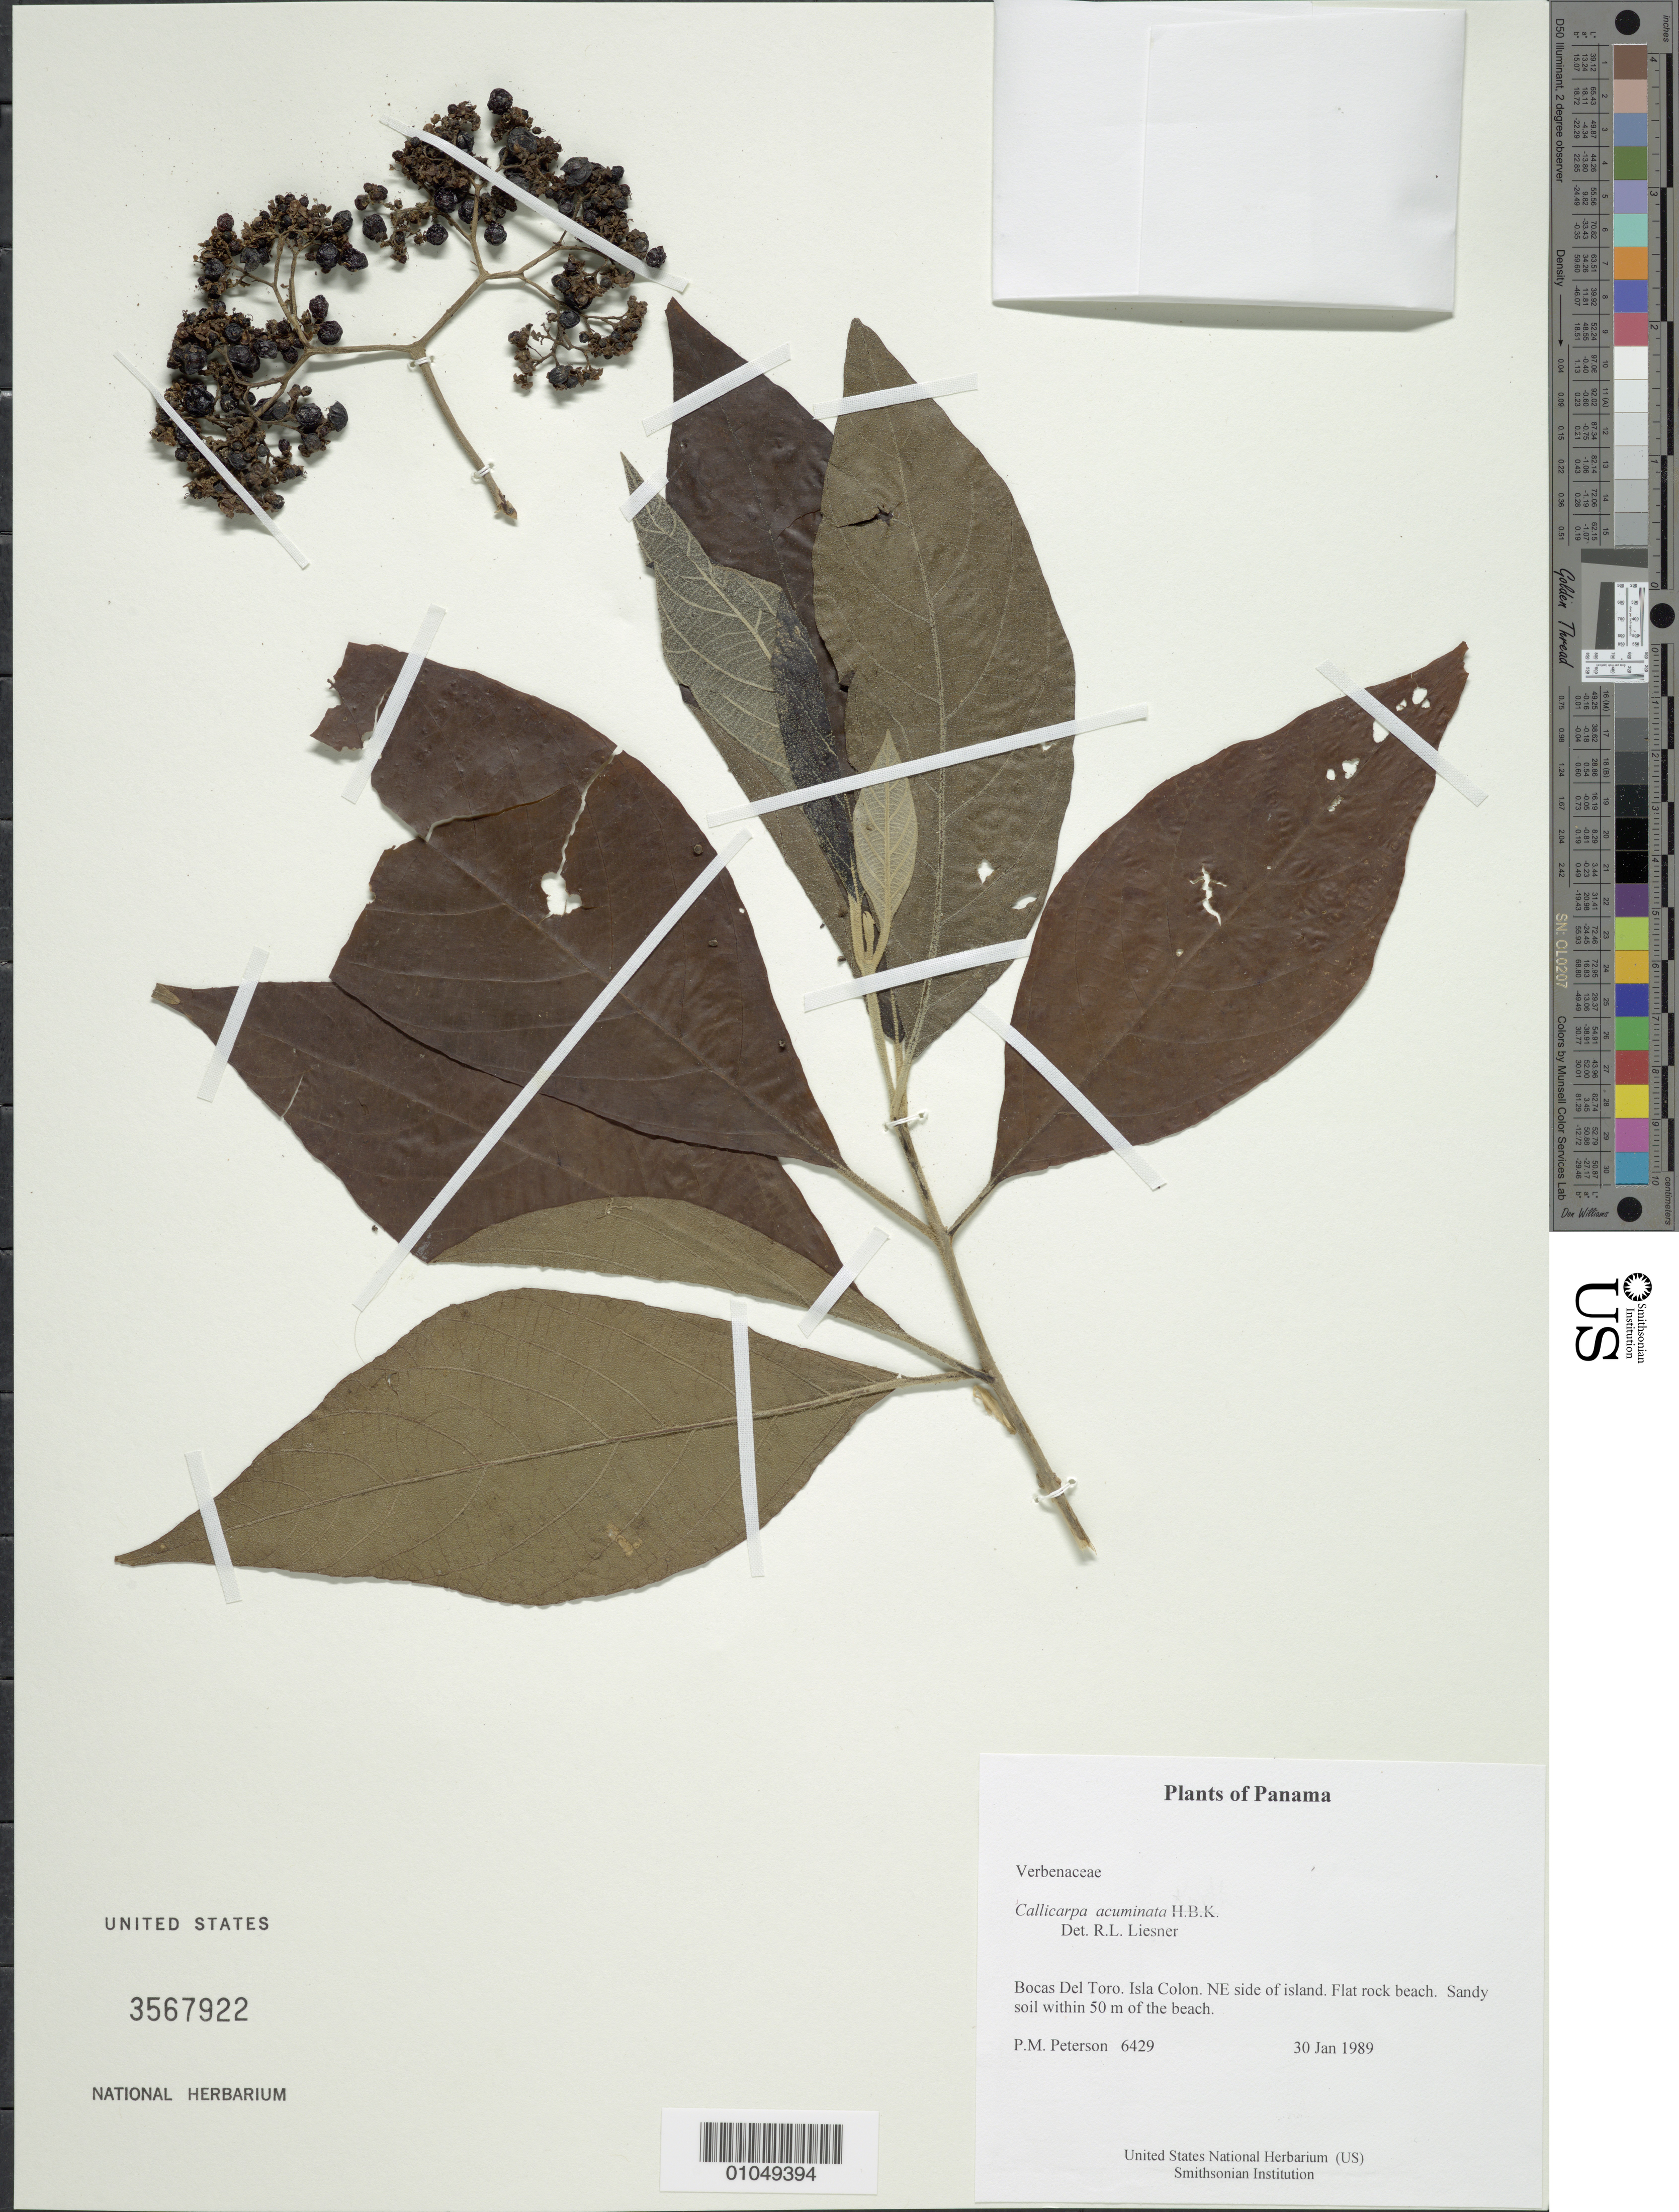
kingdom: Plantae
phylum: Tracheophyta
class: Magnoliopsida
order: Lamiales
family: Lamiaceae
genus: Callicarpa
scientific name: Callicarpa acuminata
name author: Kunth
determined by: Liesner, R. L.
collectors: P. M. Peterson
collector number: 06429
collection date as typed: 30 Jan 1989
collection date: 1989-01-30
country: Panama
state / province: Bocas del Toro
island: Colón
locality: NE side of island.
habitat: Flat rock beach. Sandy soil within 50 m of the beach.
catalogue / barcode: US 3567885